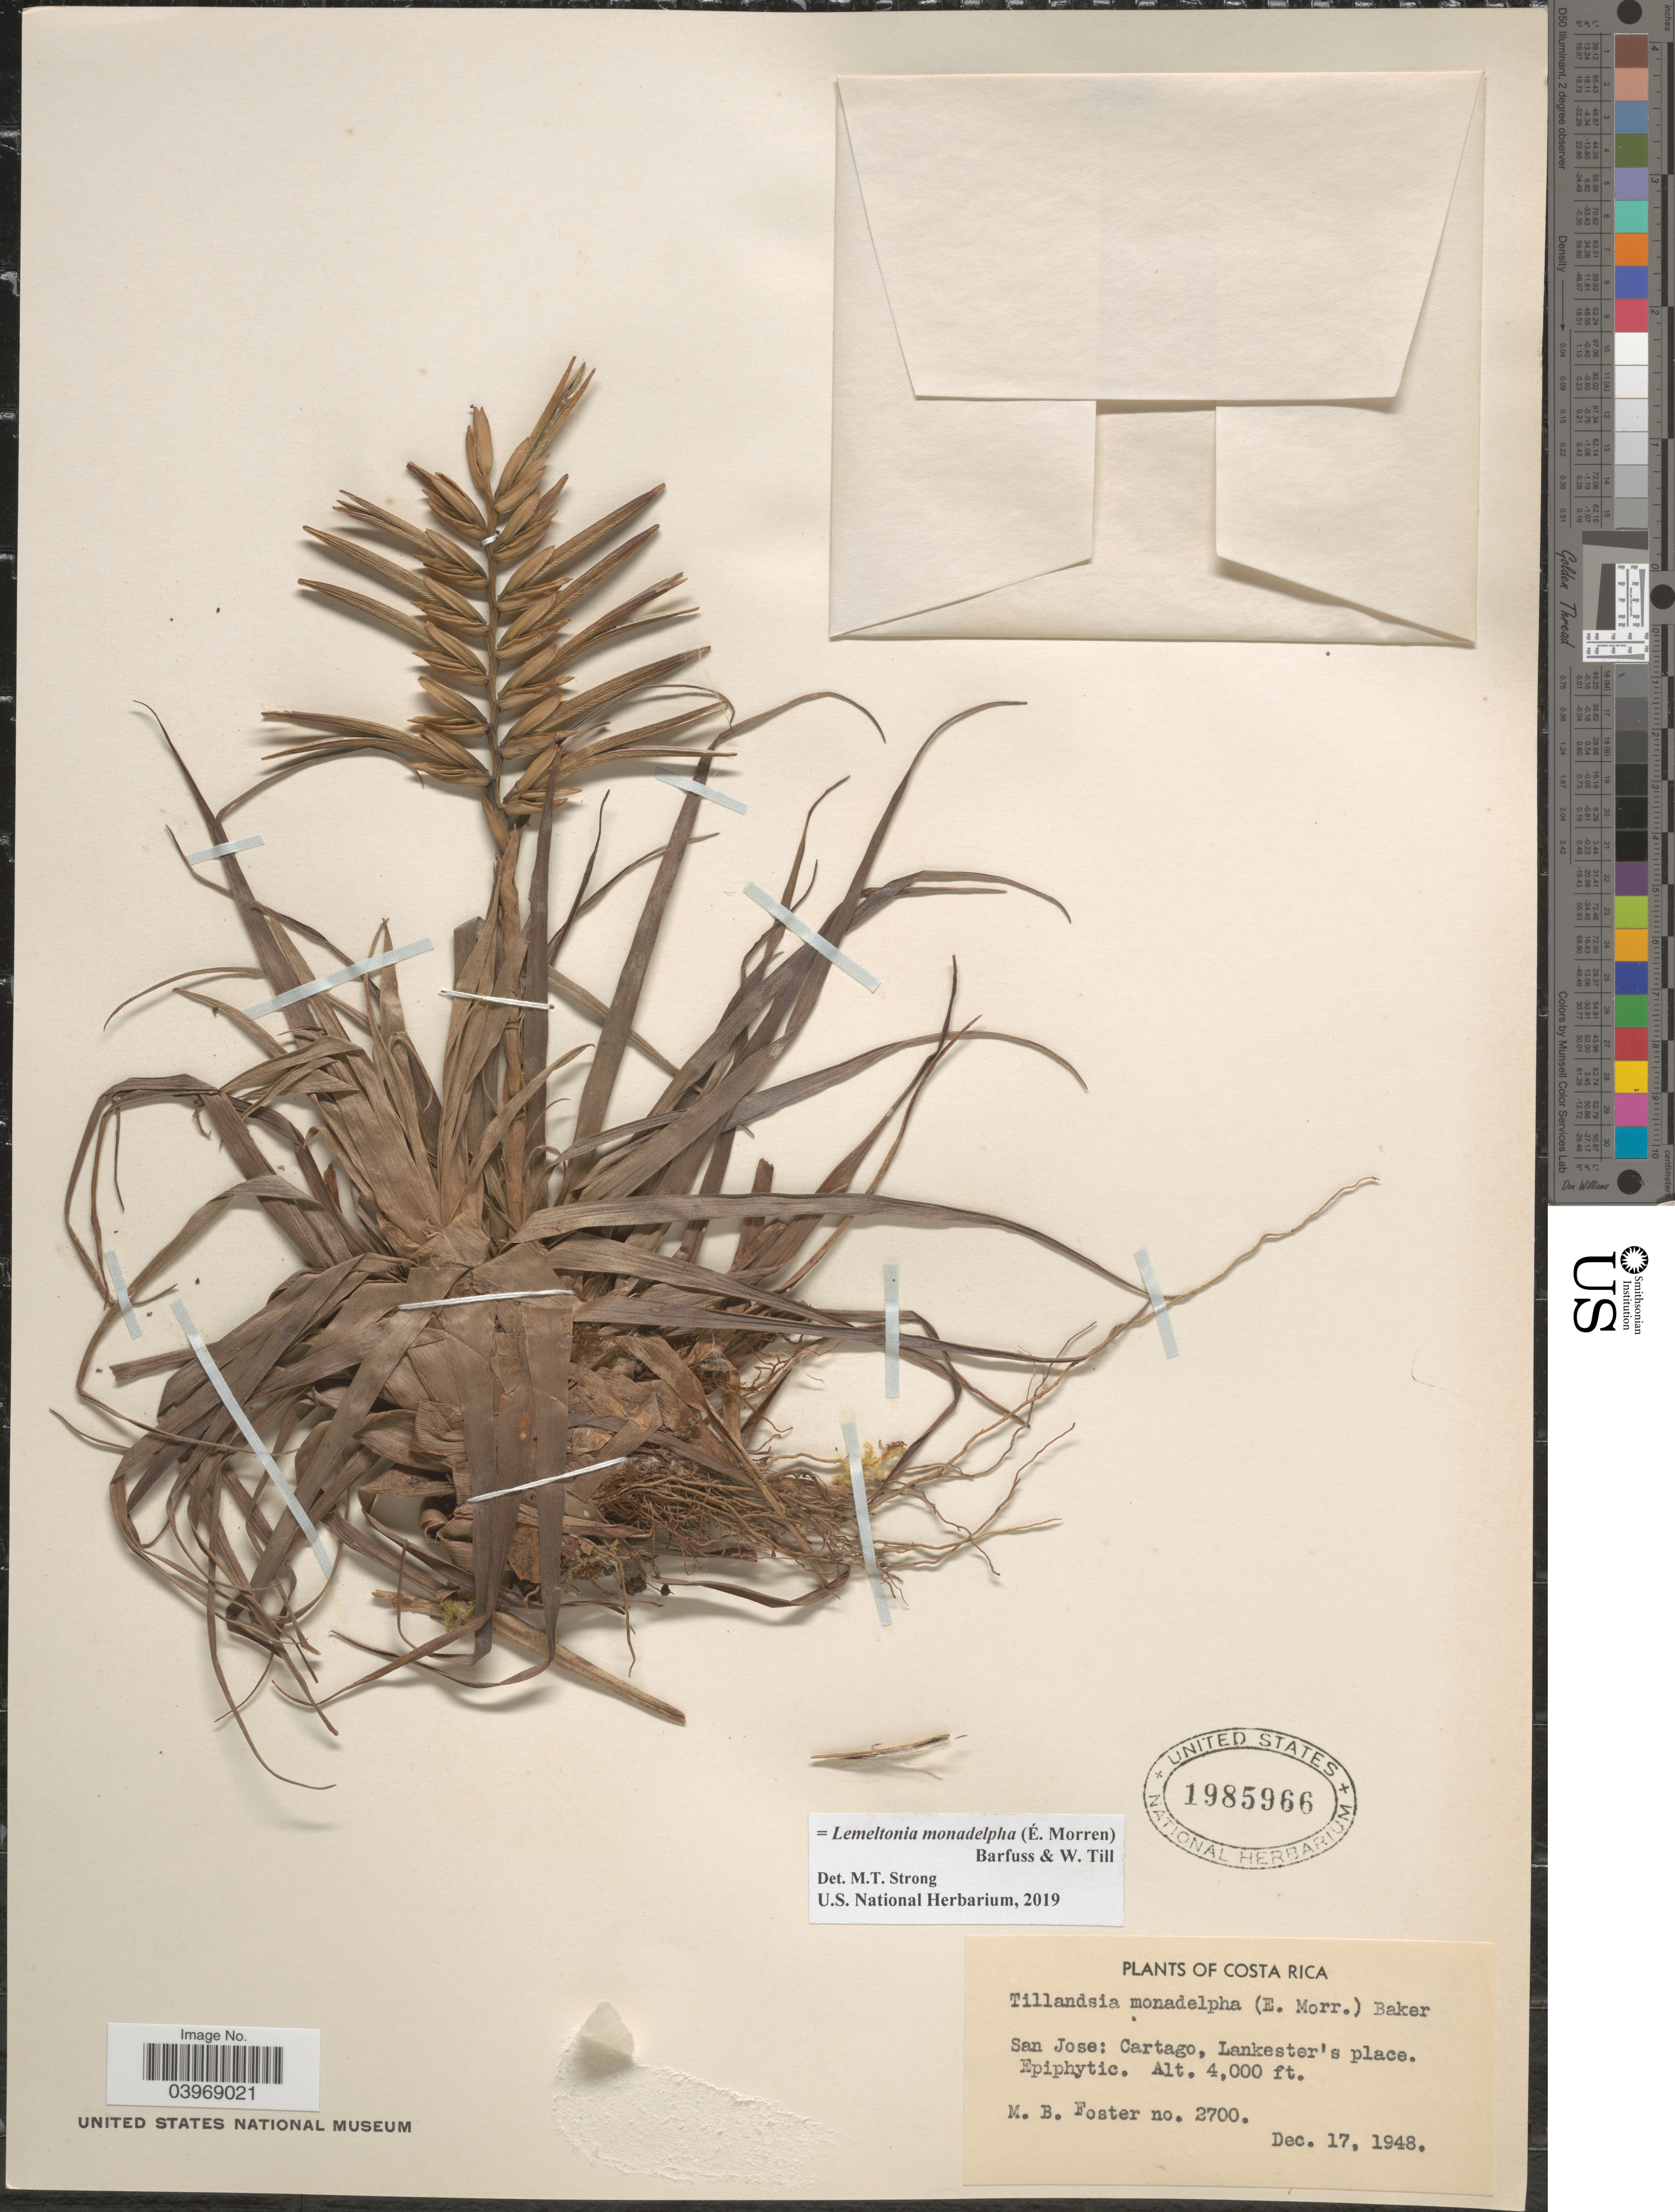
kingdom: Plantae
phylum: Tracheophyta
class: Liliopsida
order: Poales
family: Bromeliaceae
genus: Lemeltonia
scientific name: Lemeltonia monadelpha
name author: (É. Morren) Barfuss & W. Till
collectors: M. B. Foster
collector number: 2700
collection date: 1948-12-17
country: Costa Rica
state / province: San José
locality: Cartago, Lankester's place.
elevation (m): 1219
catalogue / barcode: US 1985966